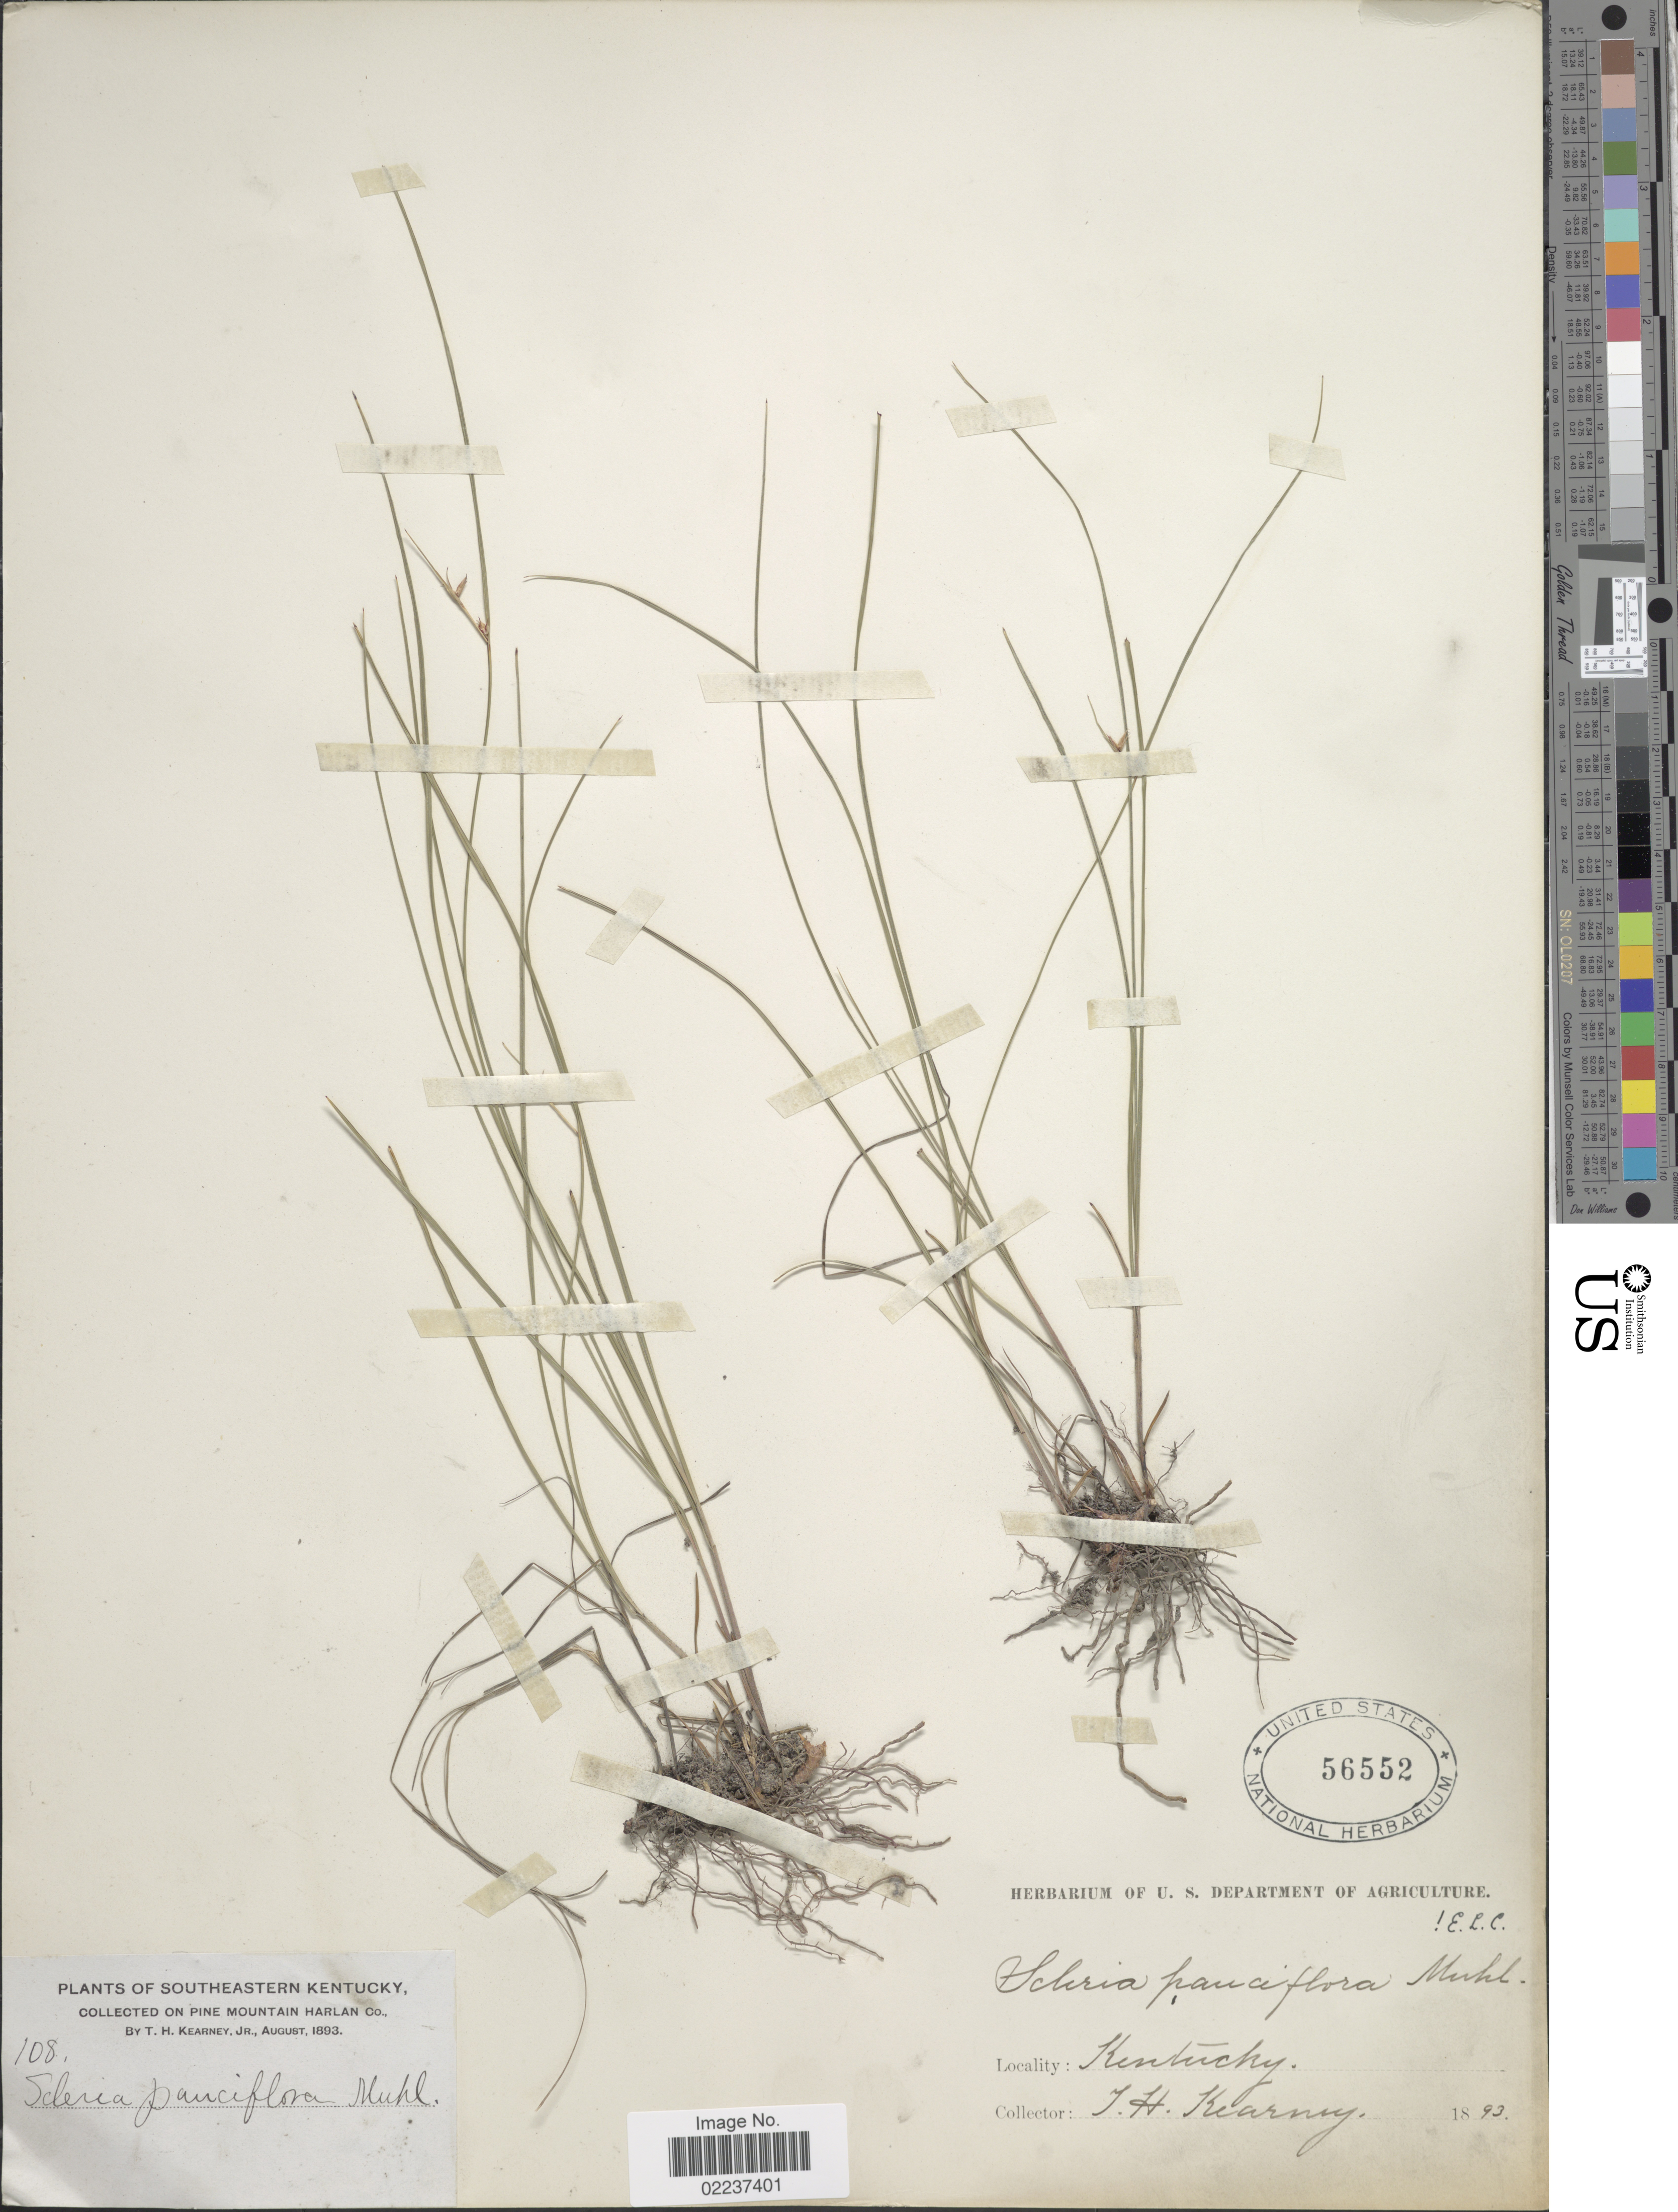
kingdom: Plantae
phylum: Tracheophyta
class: Liliopsida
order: Poales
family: Cyperaceae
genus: Scleria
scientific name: Scleria pauciflora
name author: Muhl. ex Willd.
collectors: T. H. Kearney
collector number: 108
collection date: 1893-08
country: United States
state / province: Kentucky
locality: Southeastern Kentucky, on Pine Mountain Harlan Co.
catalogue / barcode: US 56552